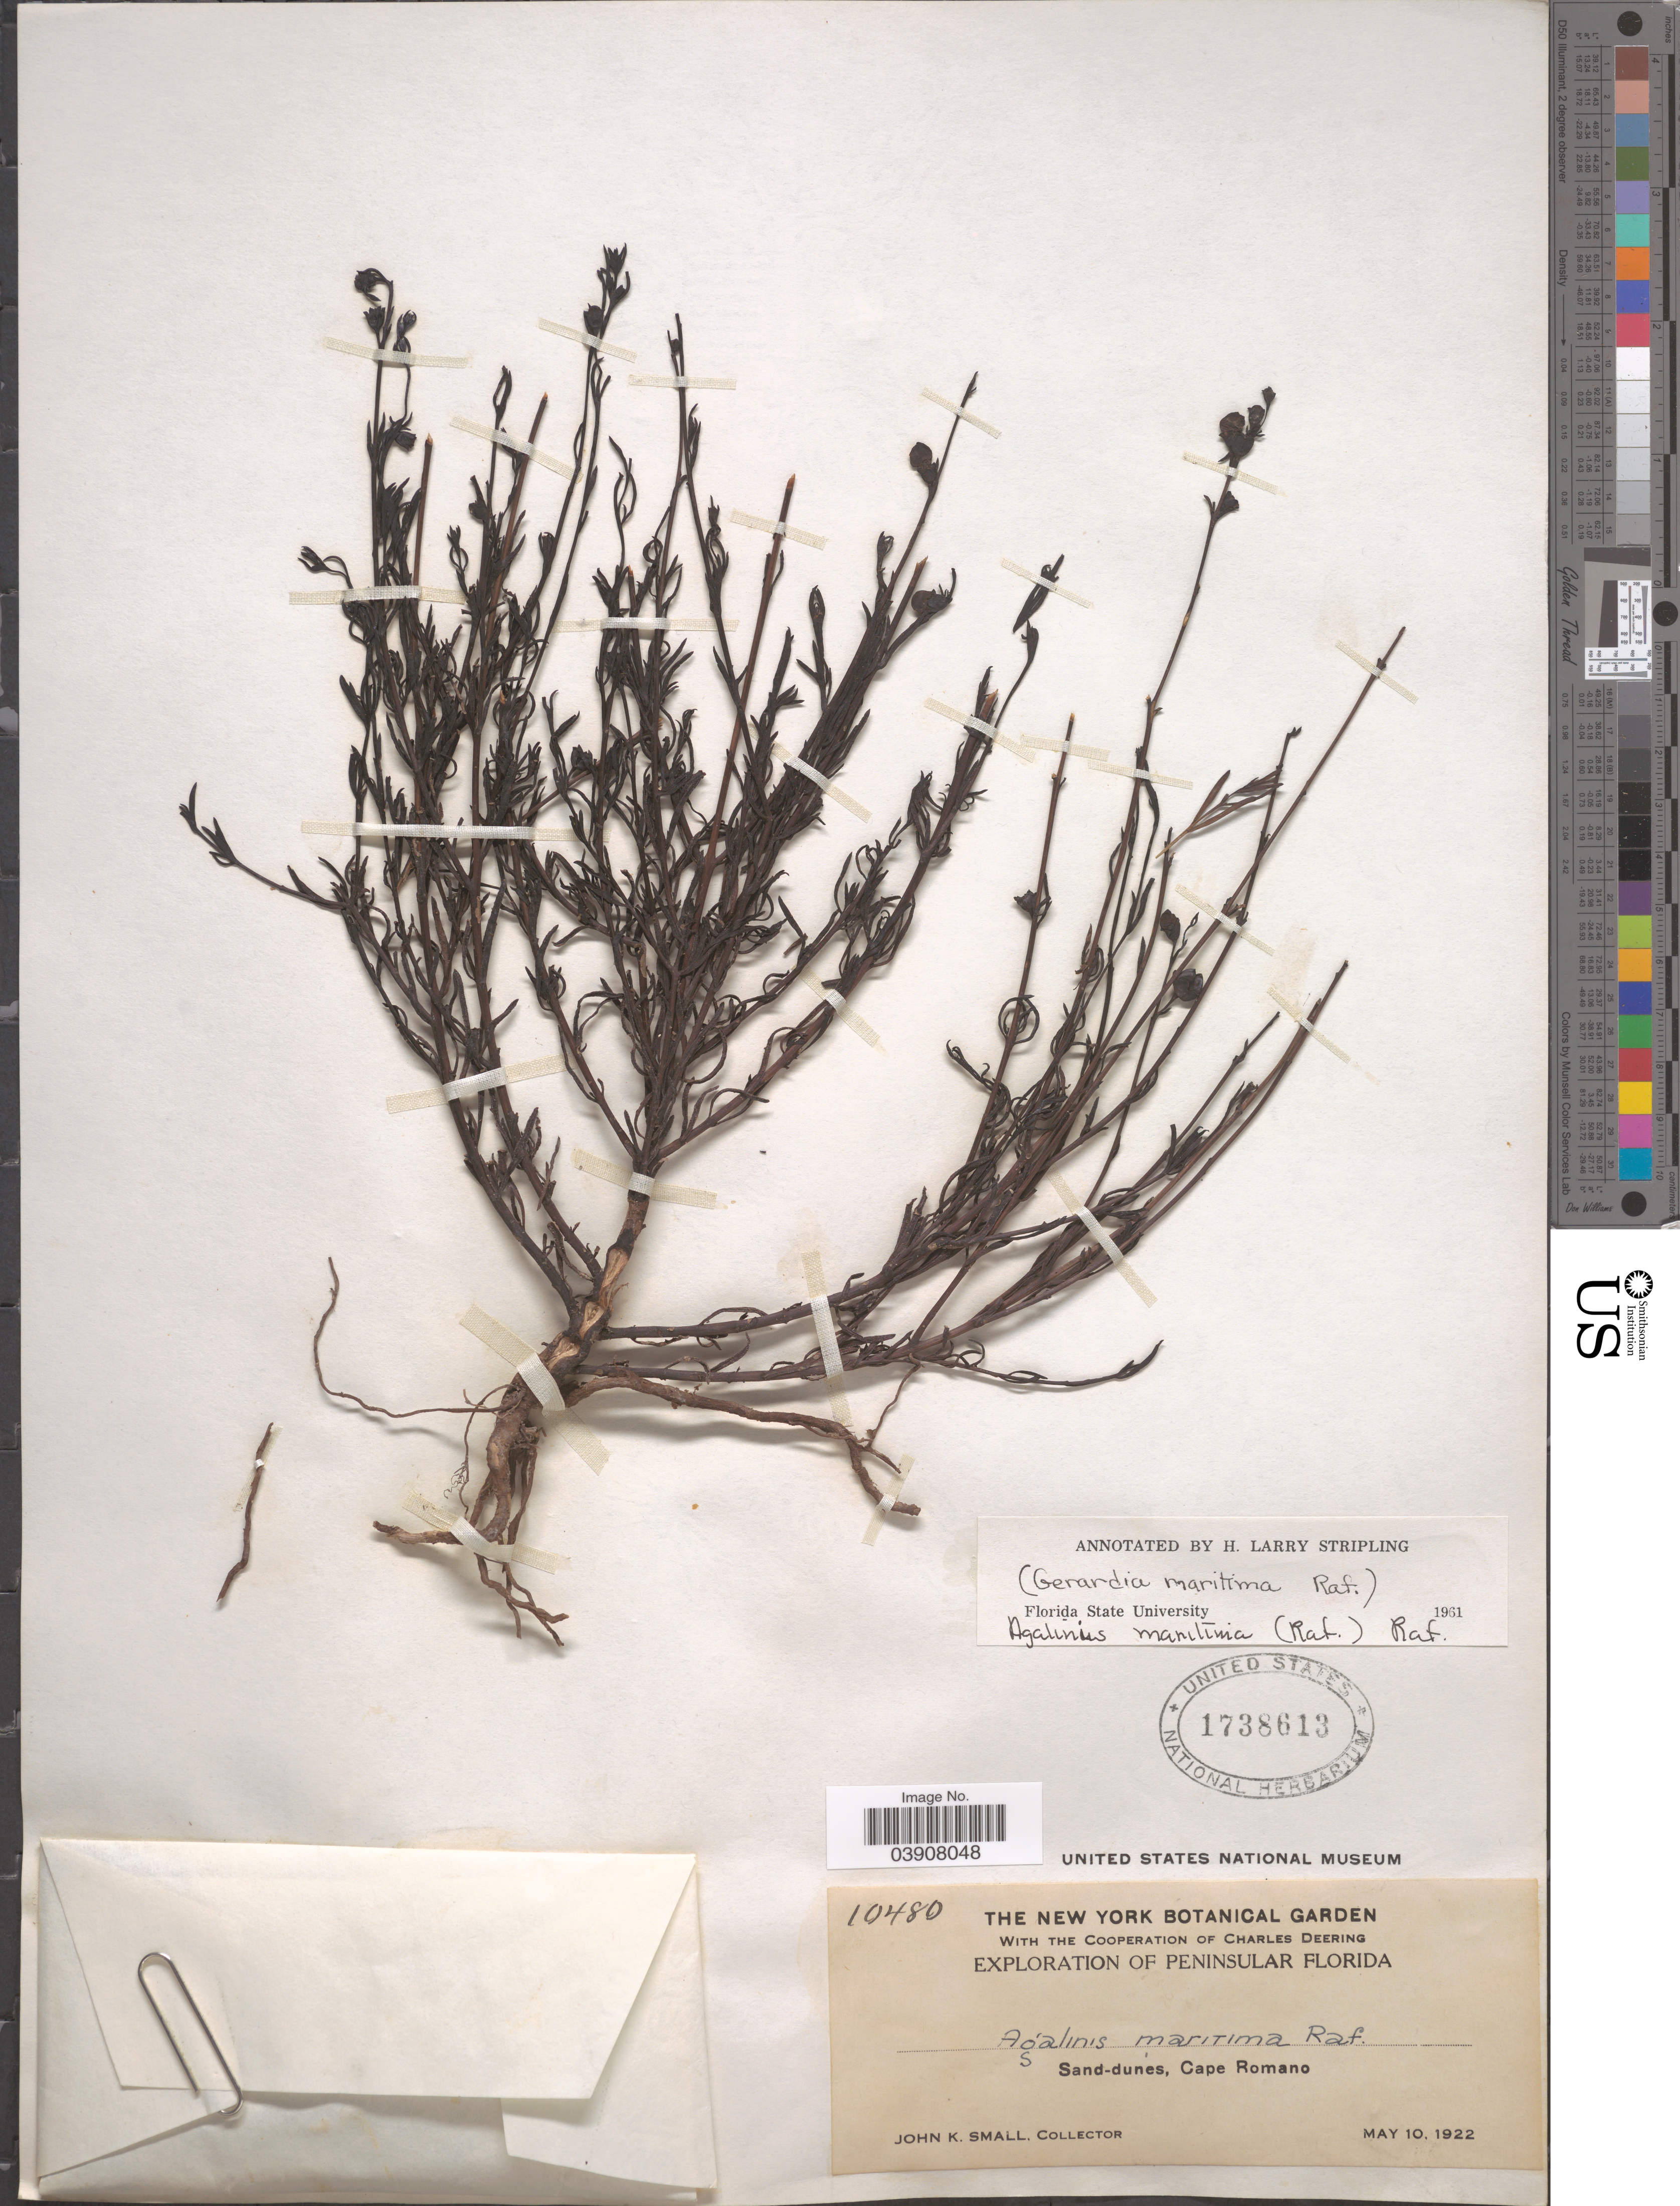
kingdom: Plantae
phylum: Tracheophyta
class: Magnoliopsida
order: Lamiales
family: Orobanchaceae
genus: Agalinis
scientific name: Agalinis maritima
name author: (Raf.) Raf.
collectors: J. K. Small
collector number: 10480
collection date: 1922-05-10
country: United States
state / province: Florida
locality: Peninsular Florida. Cape Romano.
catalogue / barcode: US 1738613